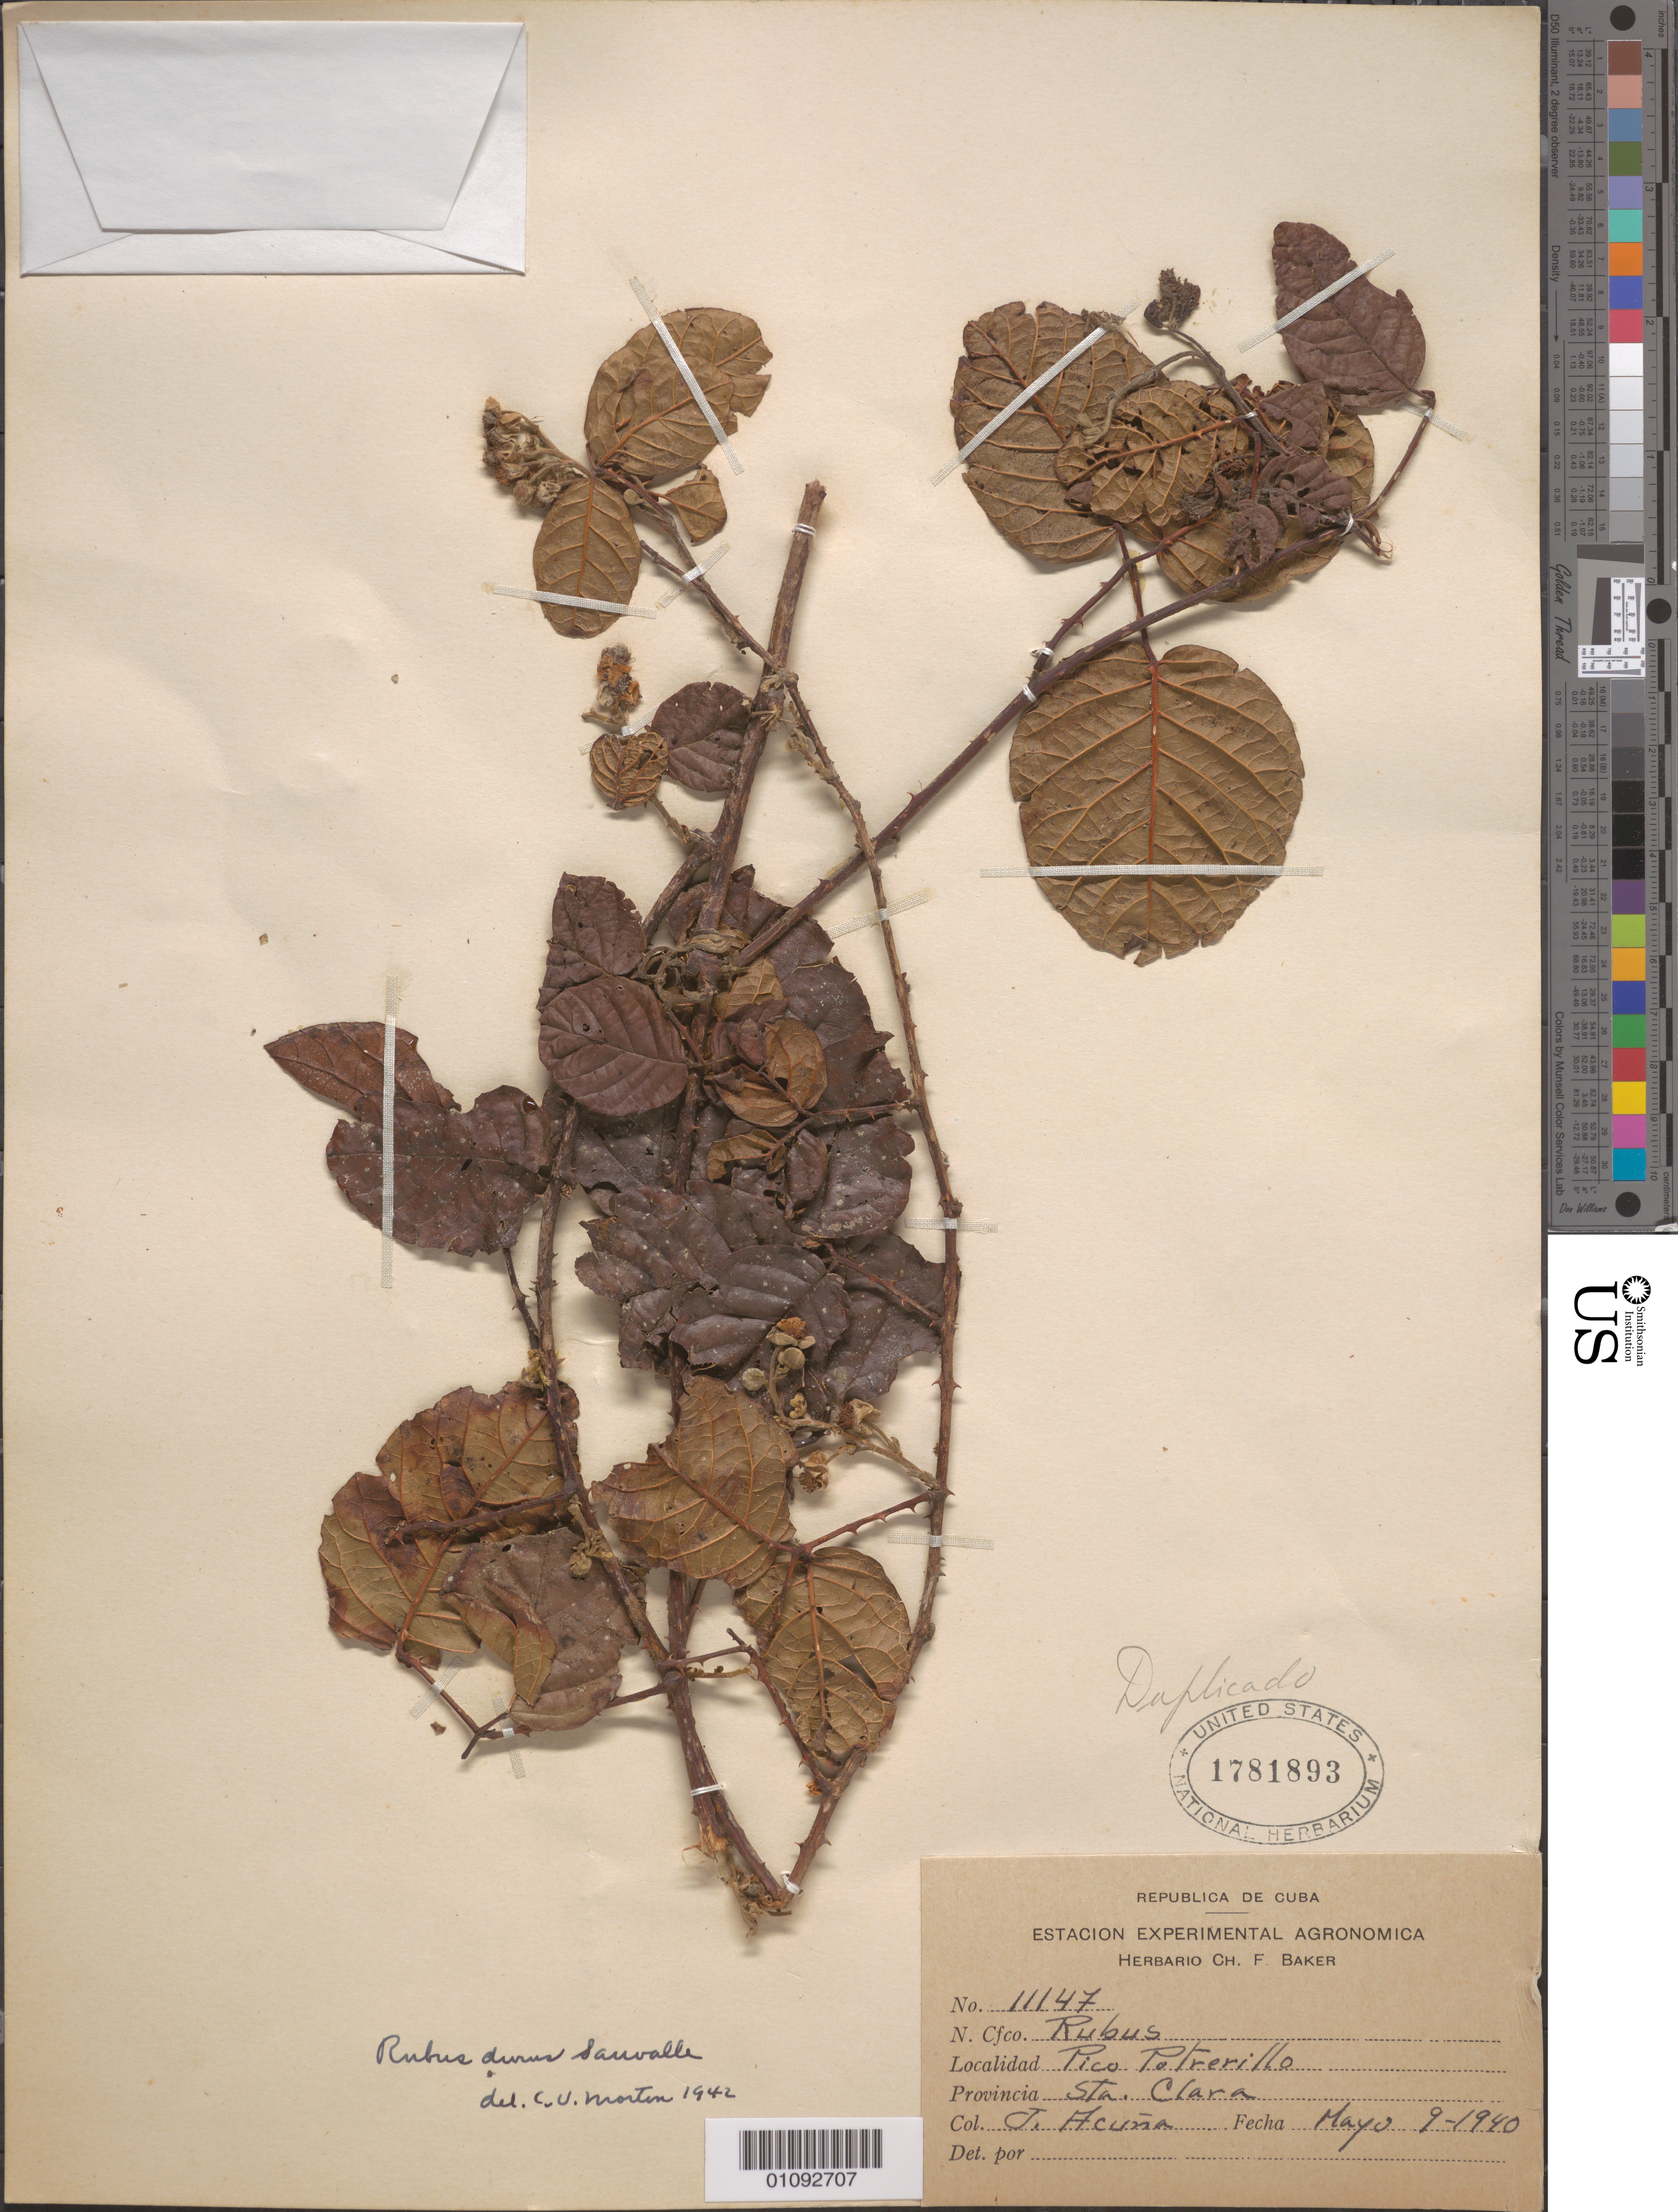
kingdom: Plantae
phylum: Tracheophyta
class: Magnoliopsida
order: Rosales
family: Rosaceae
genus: Rubus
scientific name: Rubus durus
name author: C. Wright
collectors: J. Acuña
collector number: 11147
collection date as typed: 09 May 1940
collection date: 1940-05-09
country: Cuba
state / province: Sancti Spiritus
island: Cuba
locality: Pico Potrerillo Santa Clara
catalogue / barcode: US 1781893